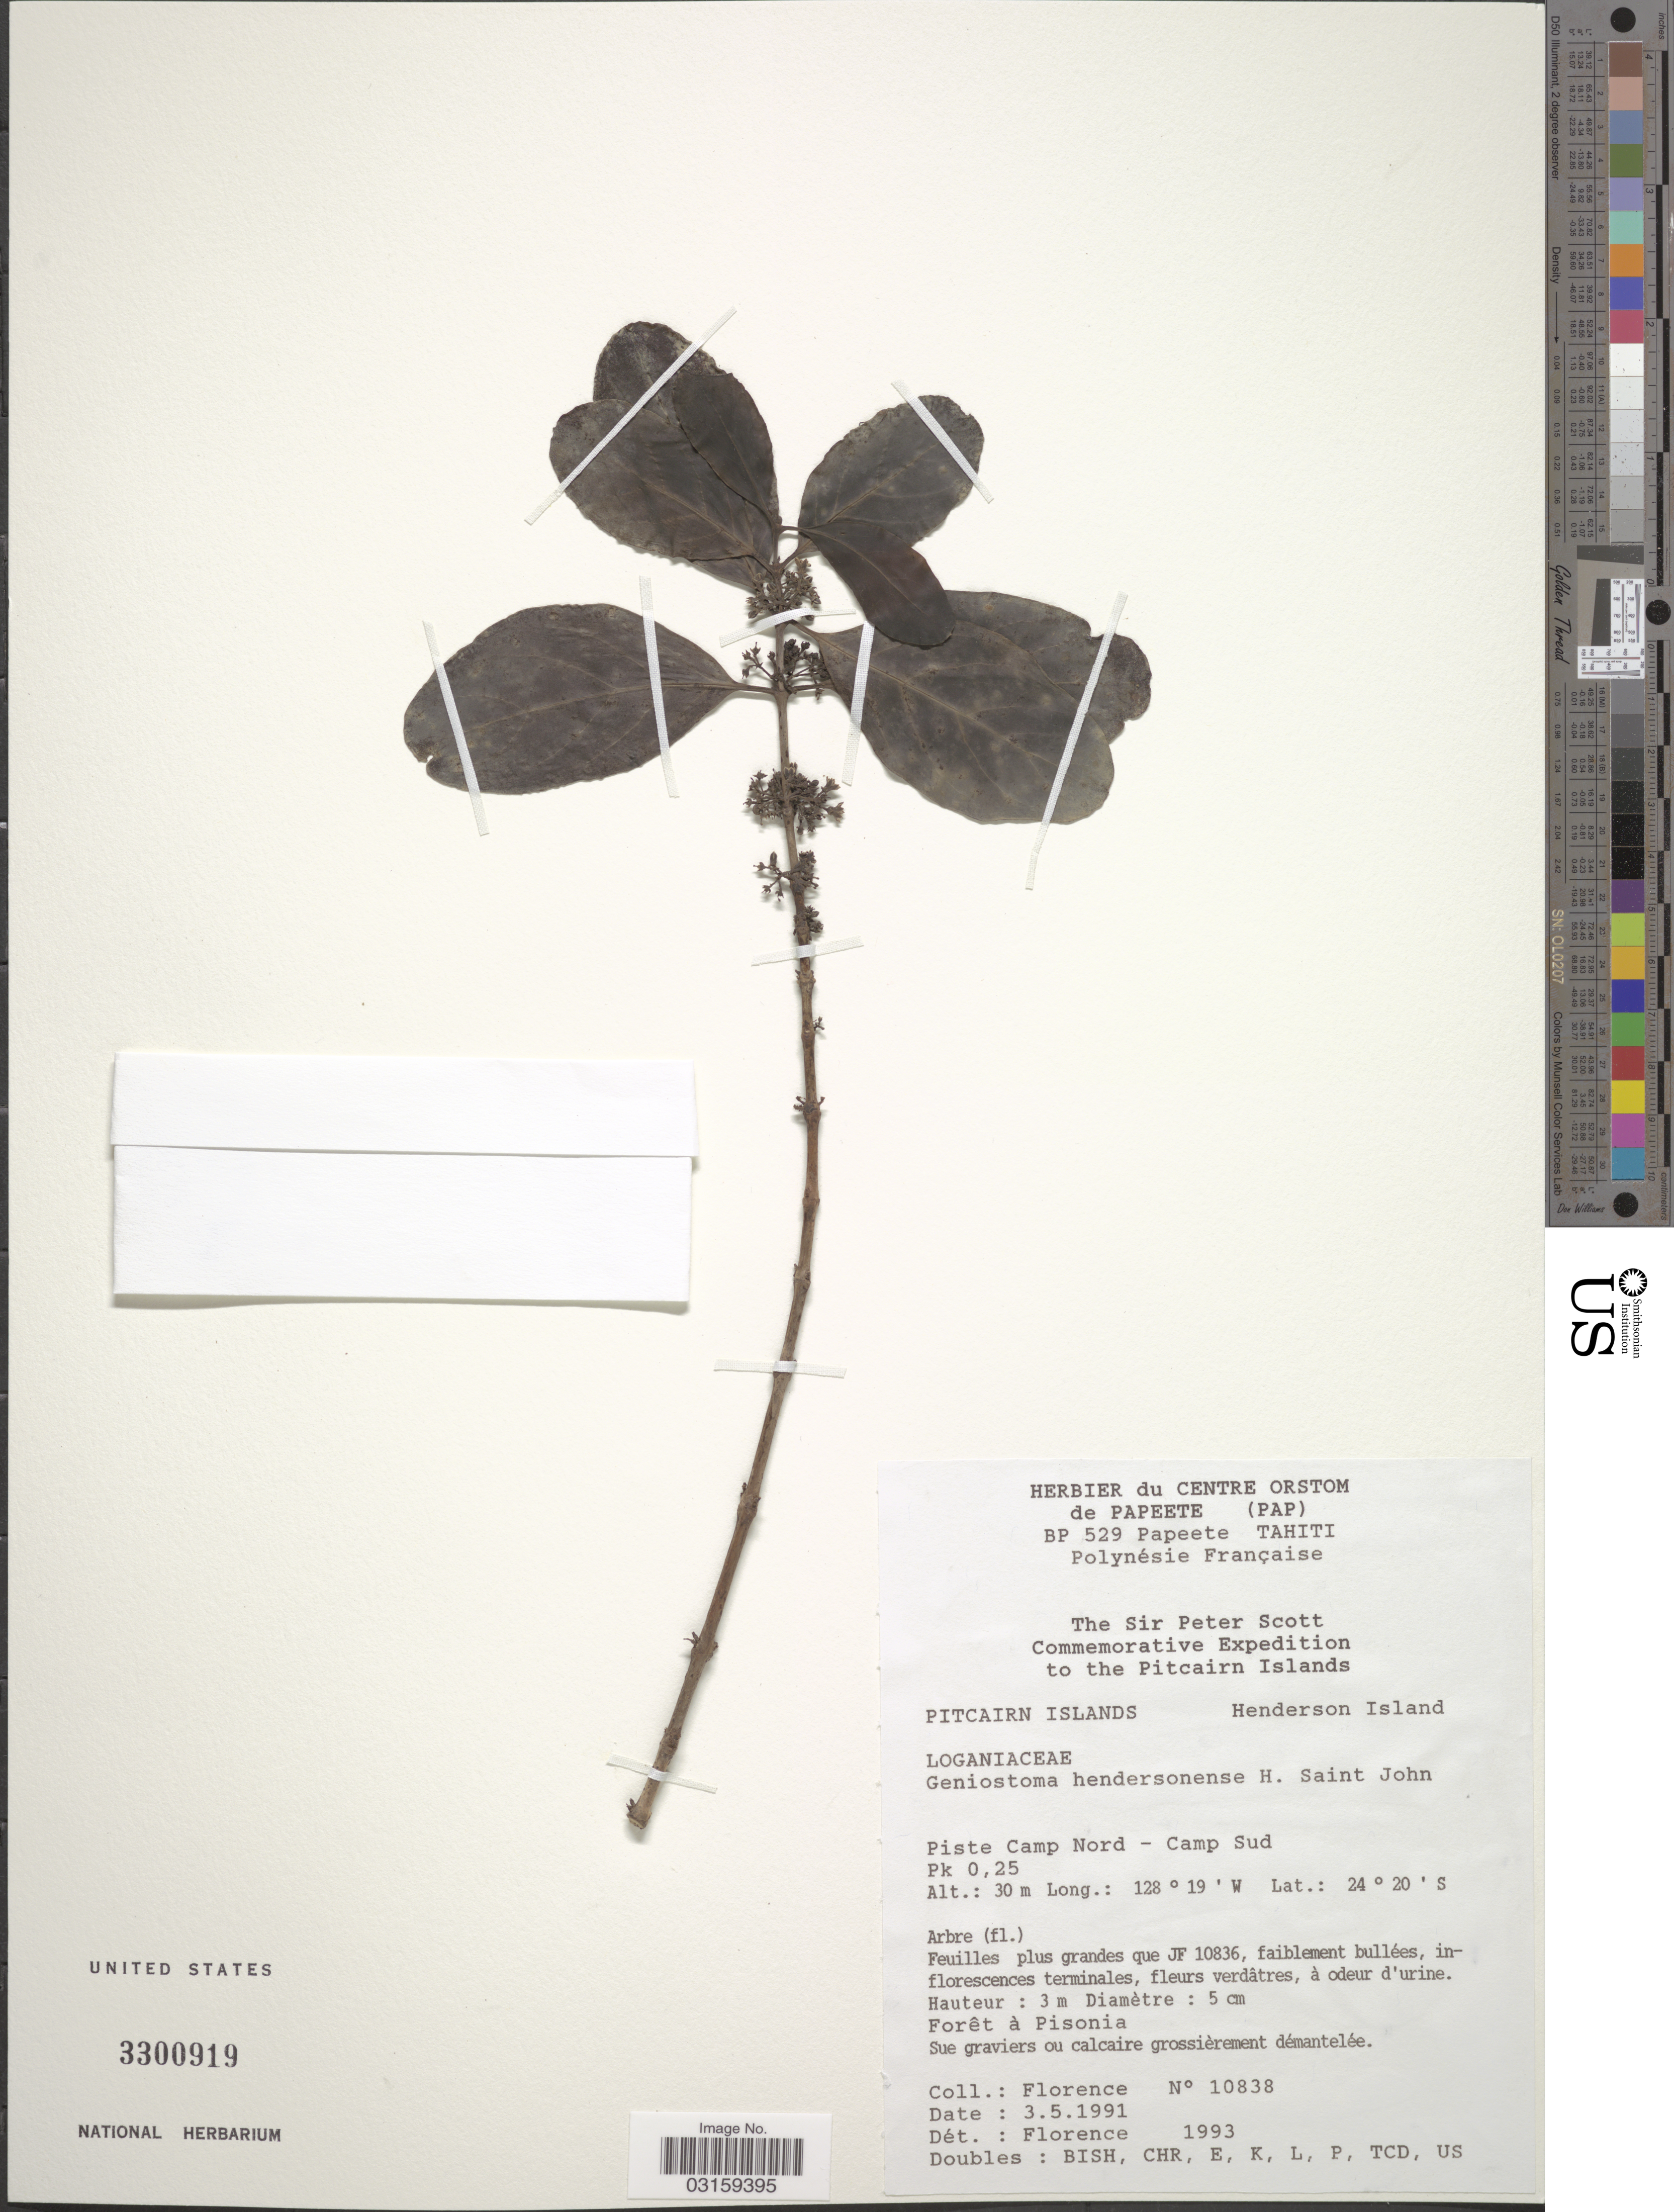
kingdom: Plantae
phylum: Tracheophyta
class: Magnoliopsida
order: Gentianales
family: Loganiaceae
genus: Geniostoma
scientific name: Geniostoma hendersonense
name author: H. St. John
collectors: -. Florence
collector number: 10838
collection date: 1991-05-03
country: Pitcairn Islands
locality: Pitcairn Islands. Henderson Island. Piste Camp Nord - Camp Sud. Pk 0.25.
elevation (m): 30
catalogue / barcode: US 3300919